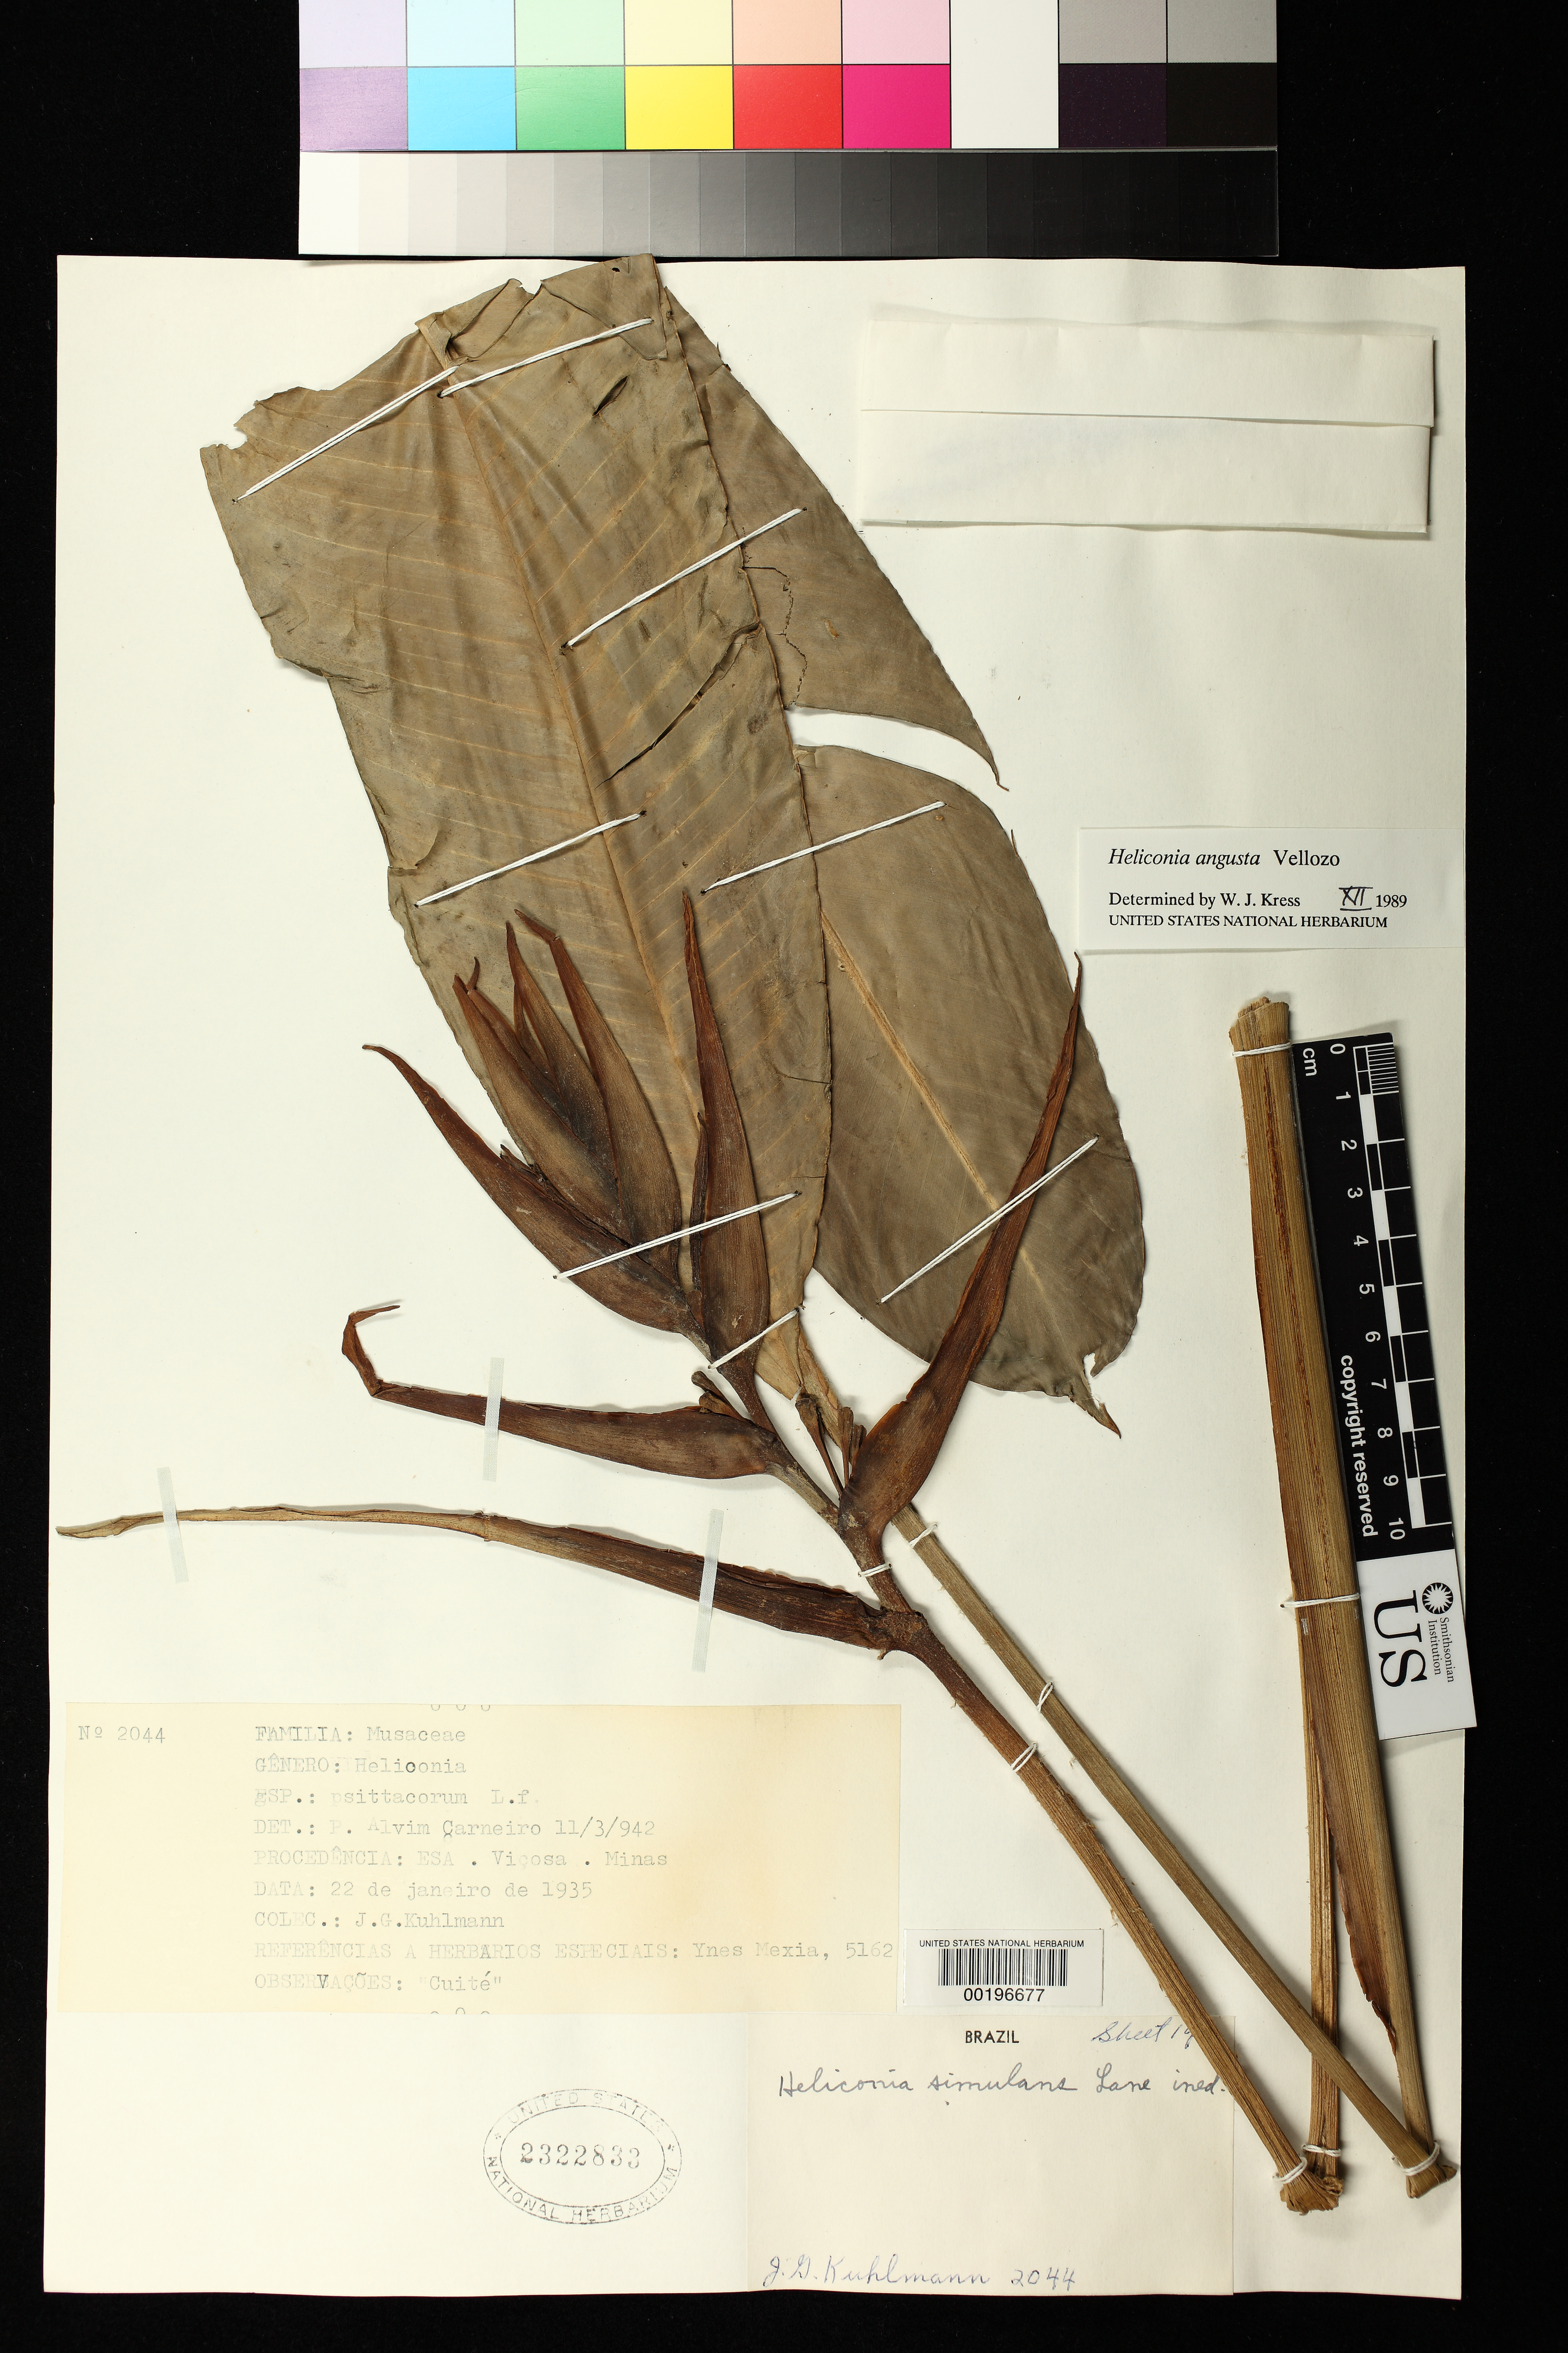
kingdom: Plantae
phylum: Tracheophyta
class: Liliopsida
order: Zingiberales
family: Heliconiaceae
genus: Heliconia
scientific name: Heliconia angusta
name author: Vell.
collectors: J. G. Kuhlmann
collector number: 2044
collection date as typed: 22 Jan 1935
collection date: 1935-01-22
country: Brazil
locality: Esa, vicosa, minas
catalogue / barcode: US 2322833